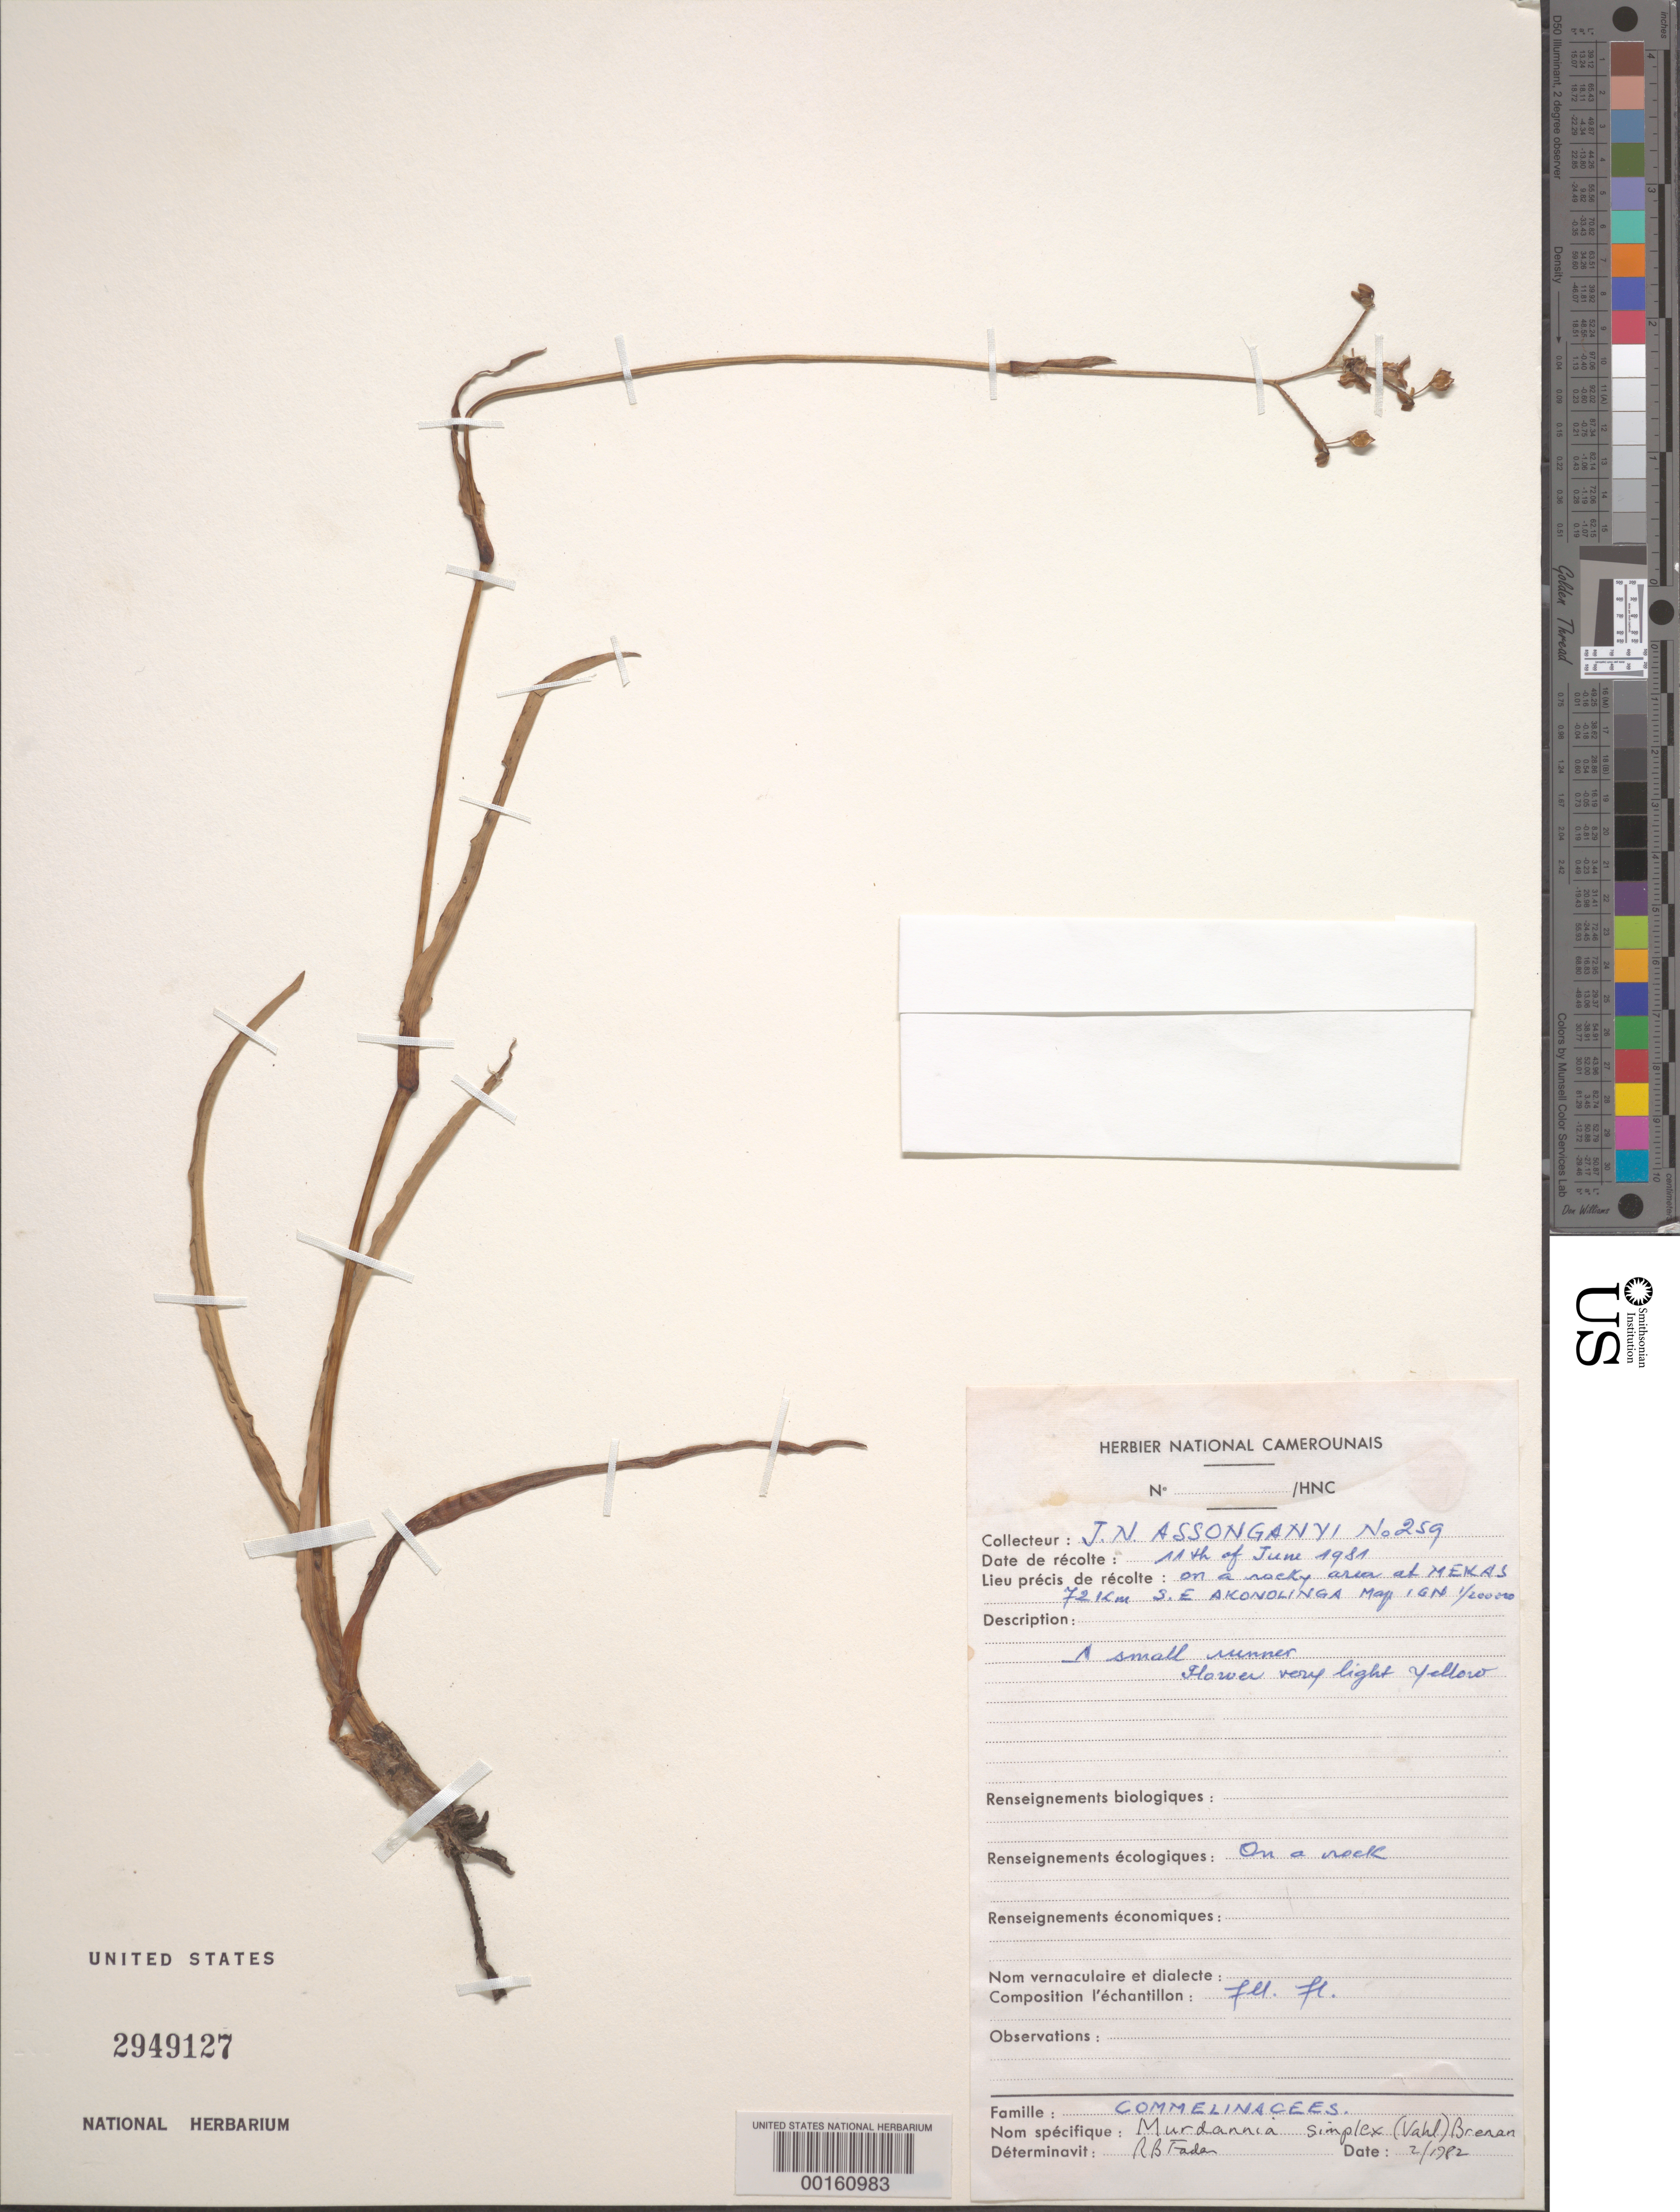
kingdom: Plantae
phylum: Tracheophyta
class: Liliopsida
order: Commelinales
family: Commelinaceae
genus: Murdannia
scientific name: Murdannia simplex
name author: (Vahl) Brenan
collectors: J. Asonganyi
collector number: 259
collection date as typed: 11 Jun 1981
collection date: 1981-06-11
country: Cameroon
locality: Mekas, se of akonolinga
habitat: Rocky area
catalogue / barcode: US 2949127